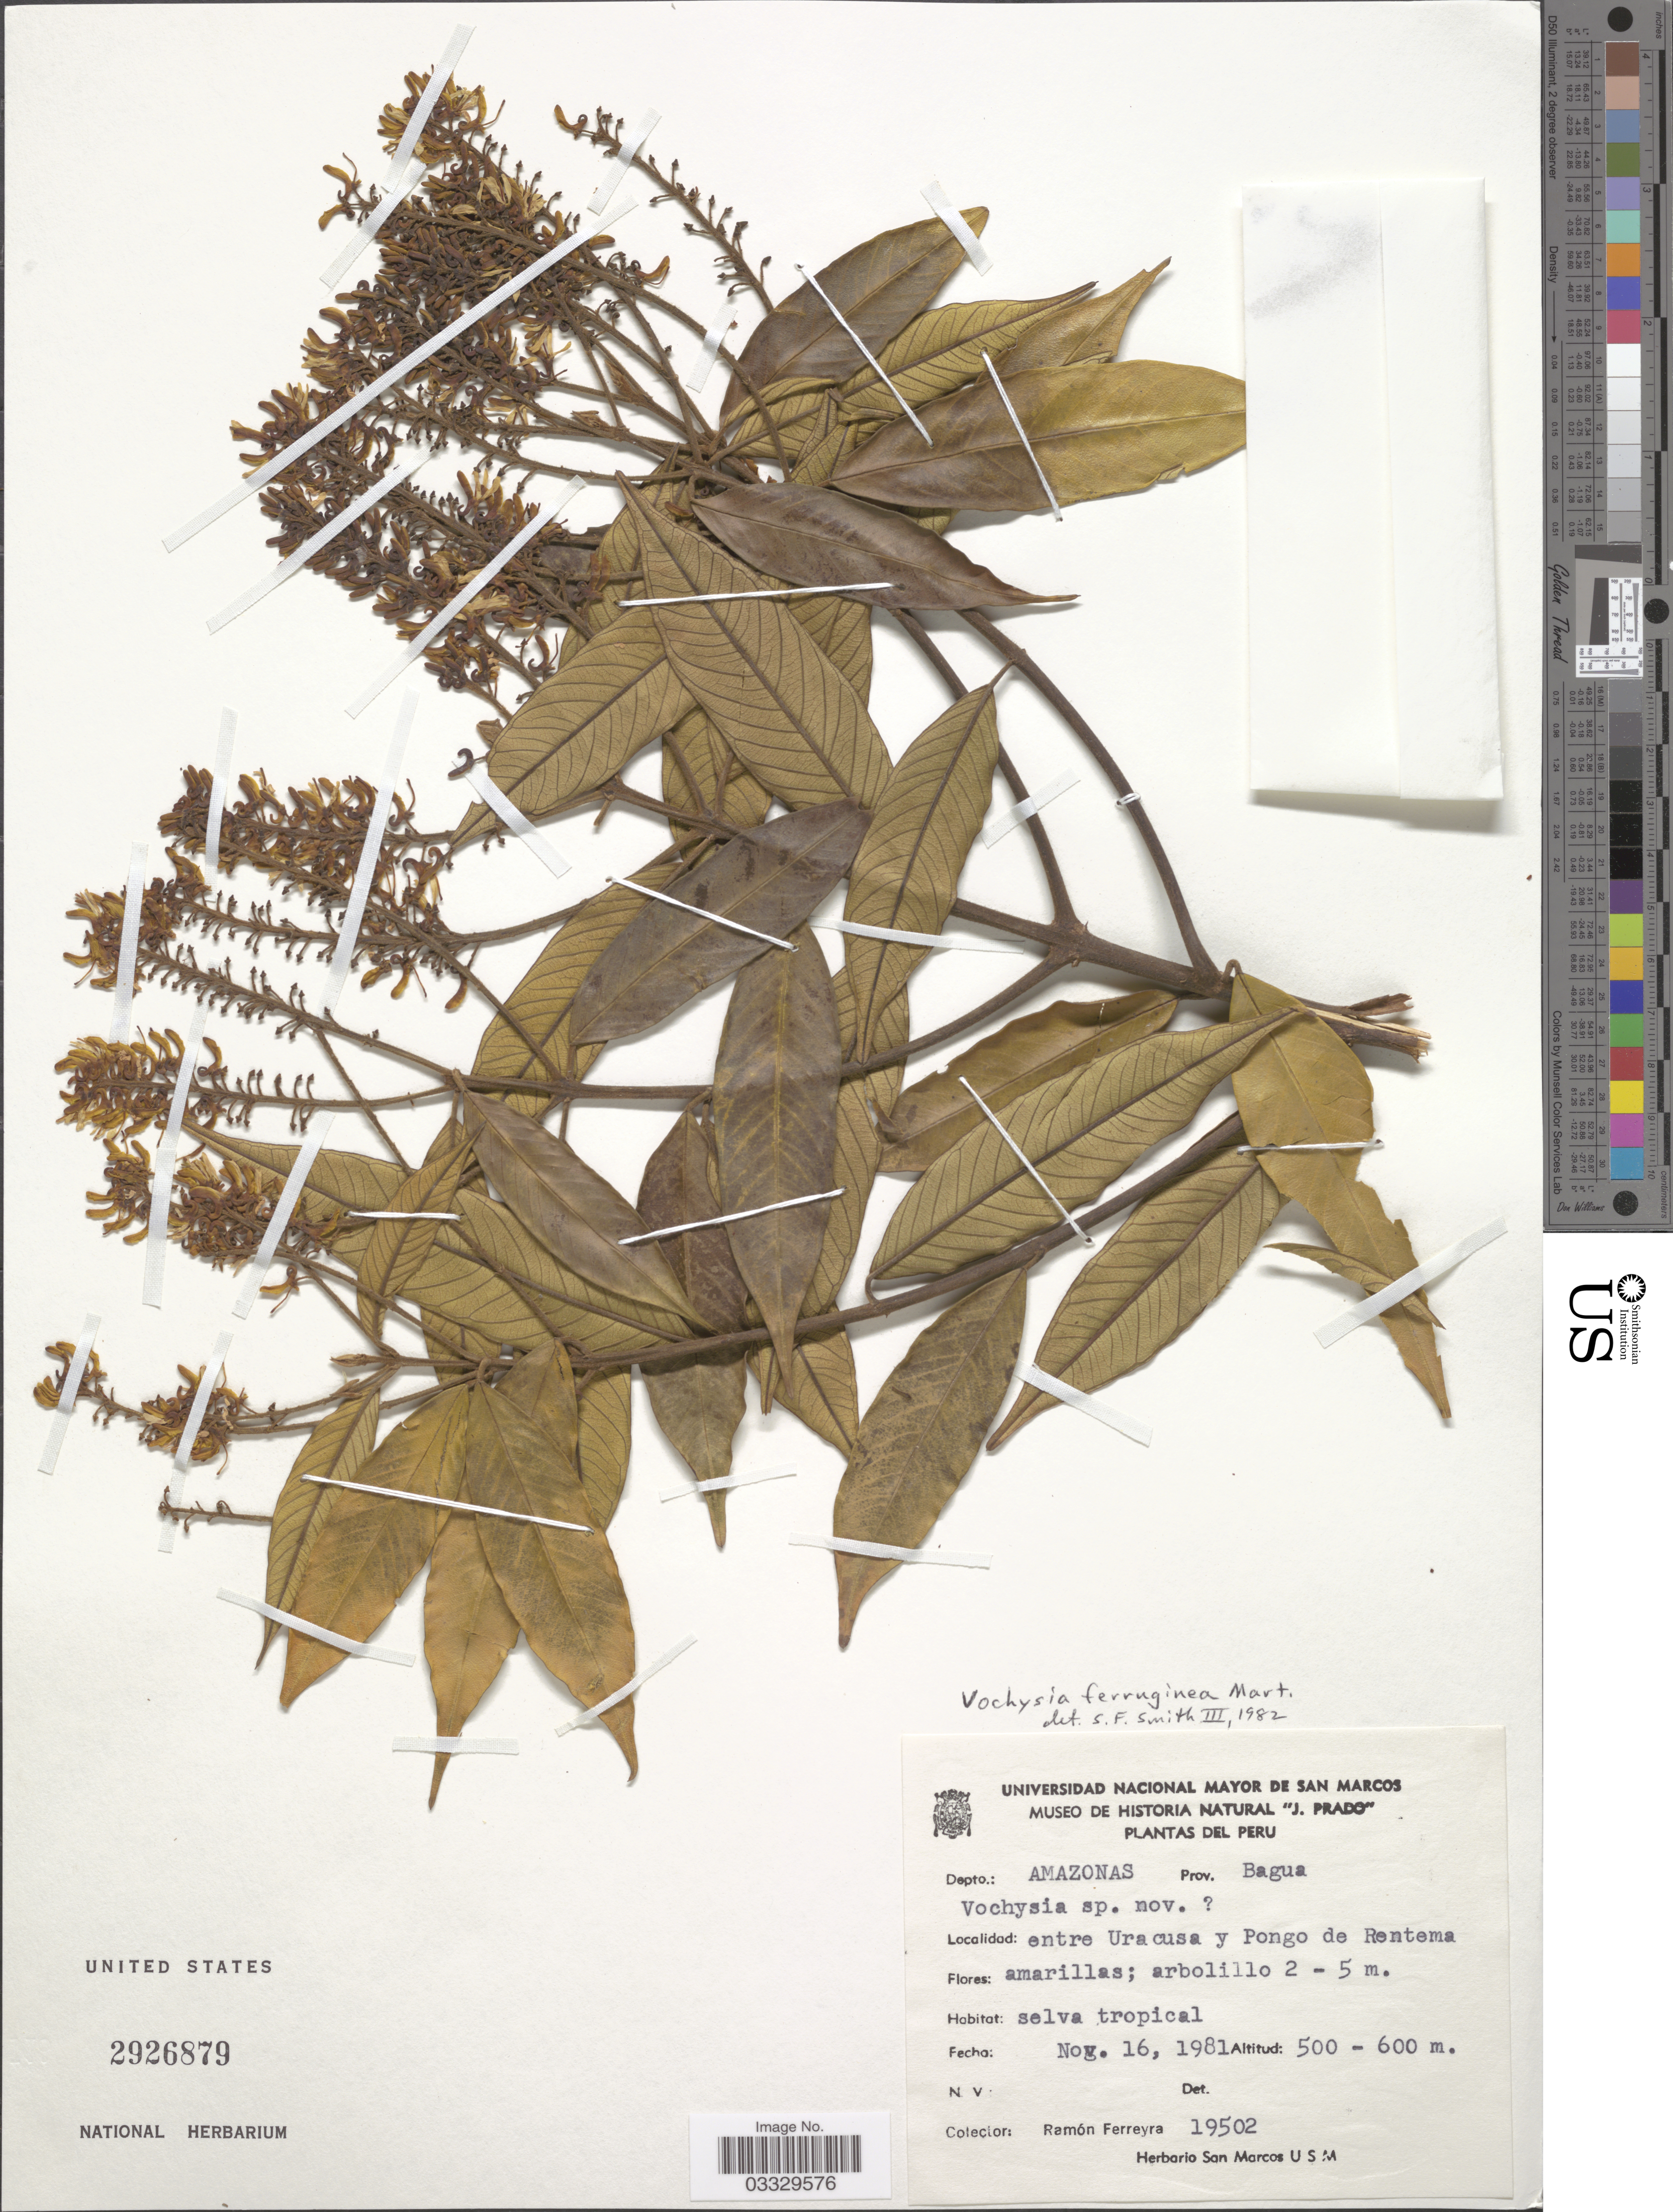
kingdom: Plantae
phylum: Tracheophyta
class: Magnoliopsida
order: Myrtales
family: Vochysiaceae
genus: Vochysia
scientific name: Vochysia ferruginea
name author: Mart.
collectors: R. A. Ferreyra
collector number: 19502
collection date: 1981-11-16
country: Peru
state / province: Amazonas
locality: Depto.: Amazonas. Prov. Bagua. Entre Uracusa y Pongo de Rentema.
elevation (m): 500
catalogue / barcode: US 2926879